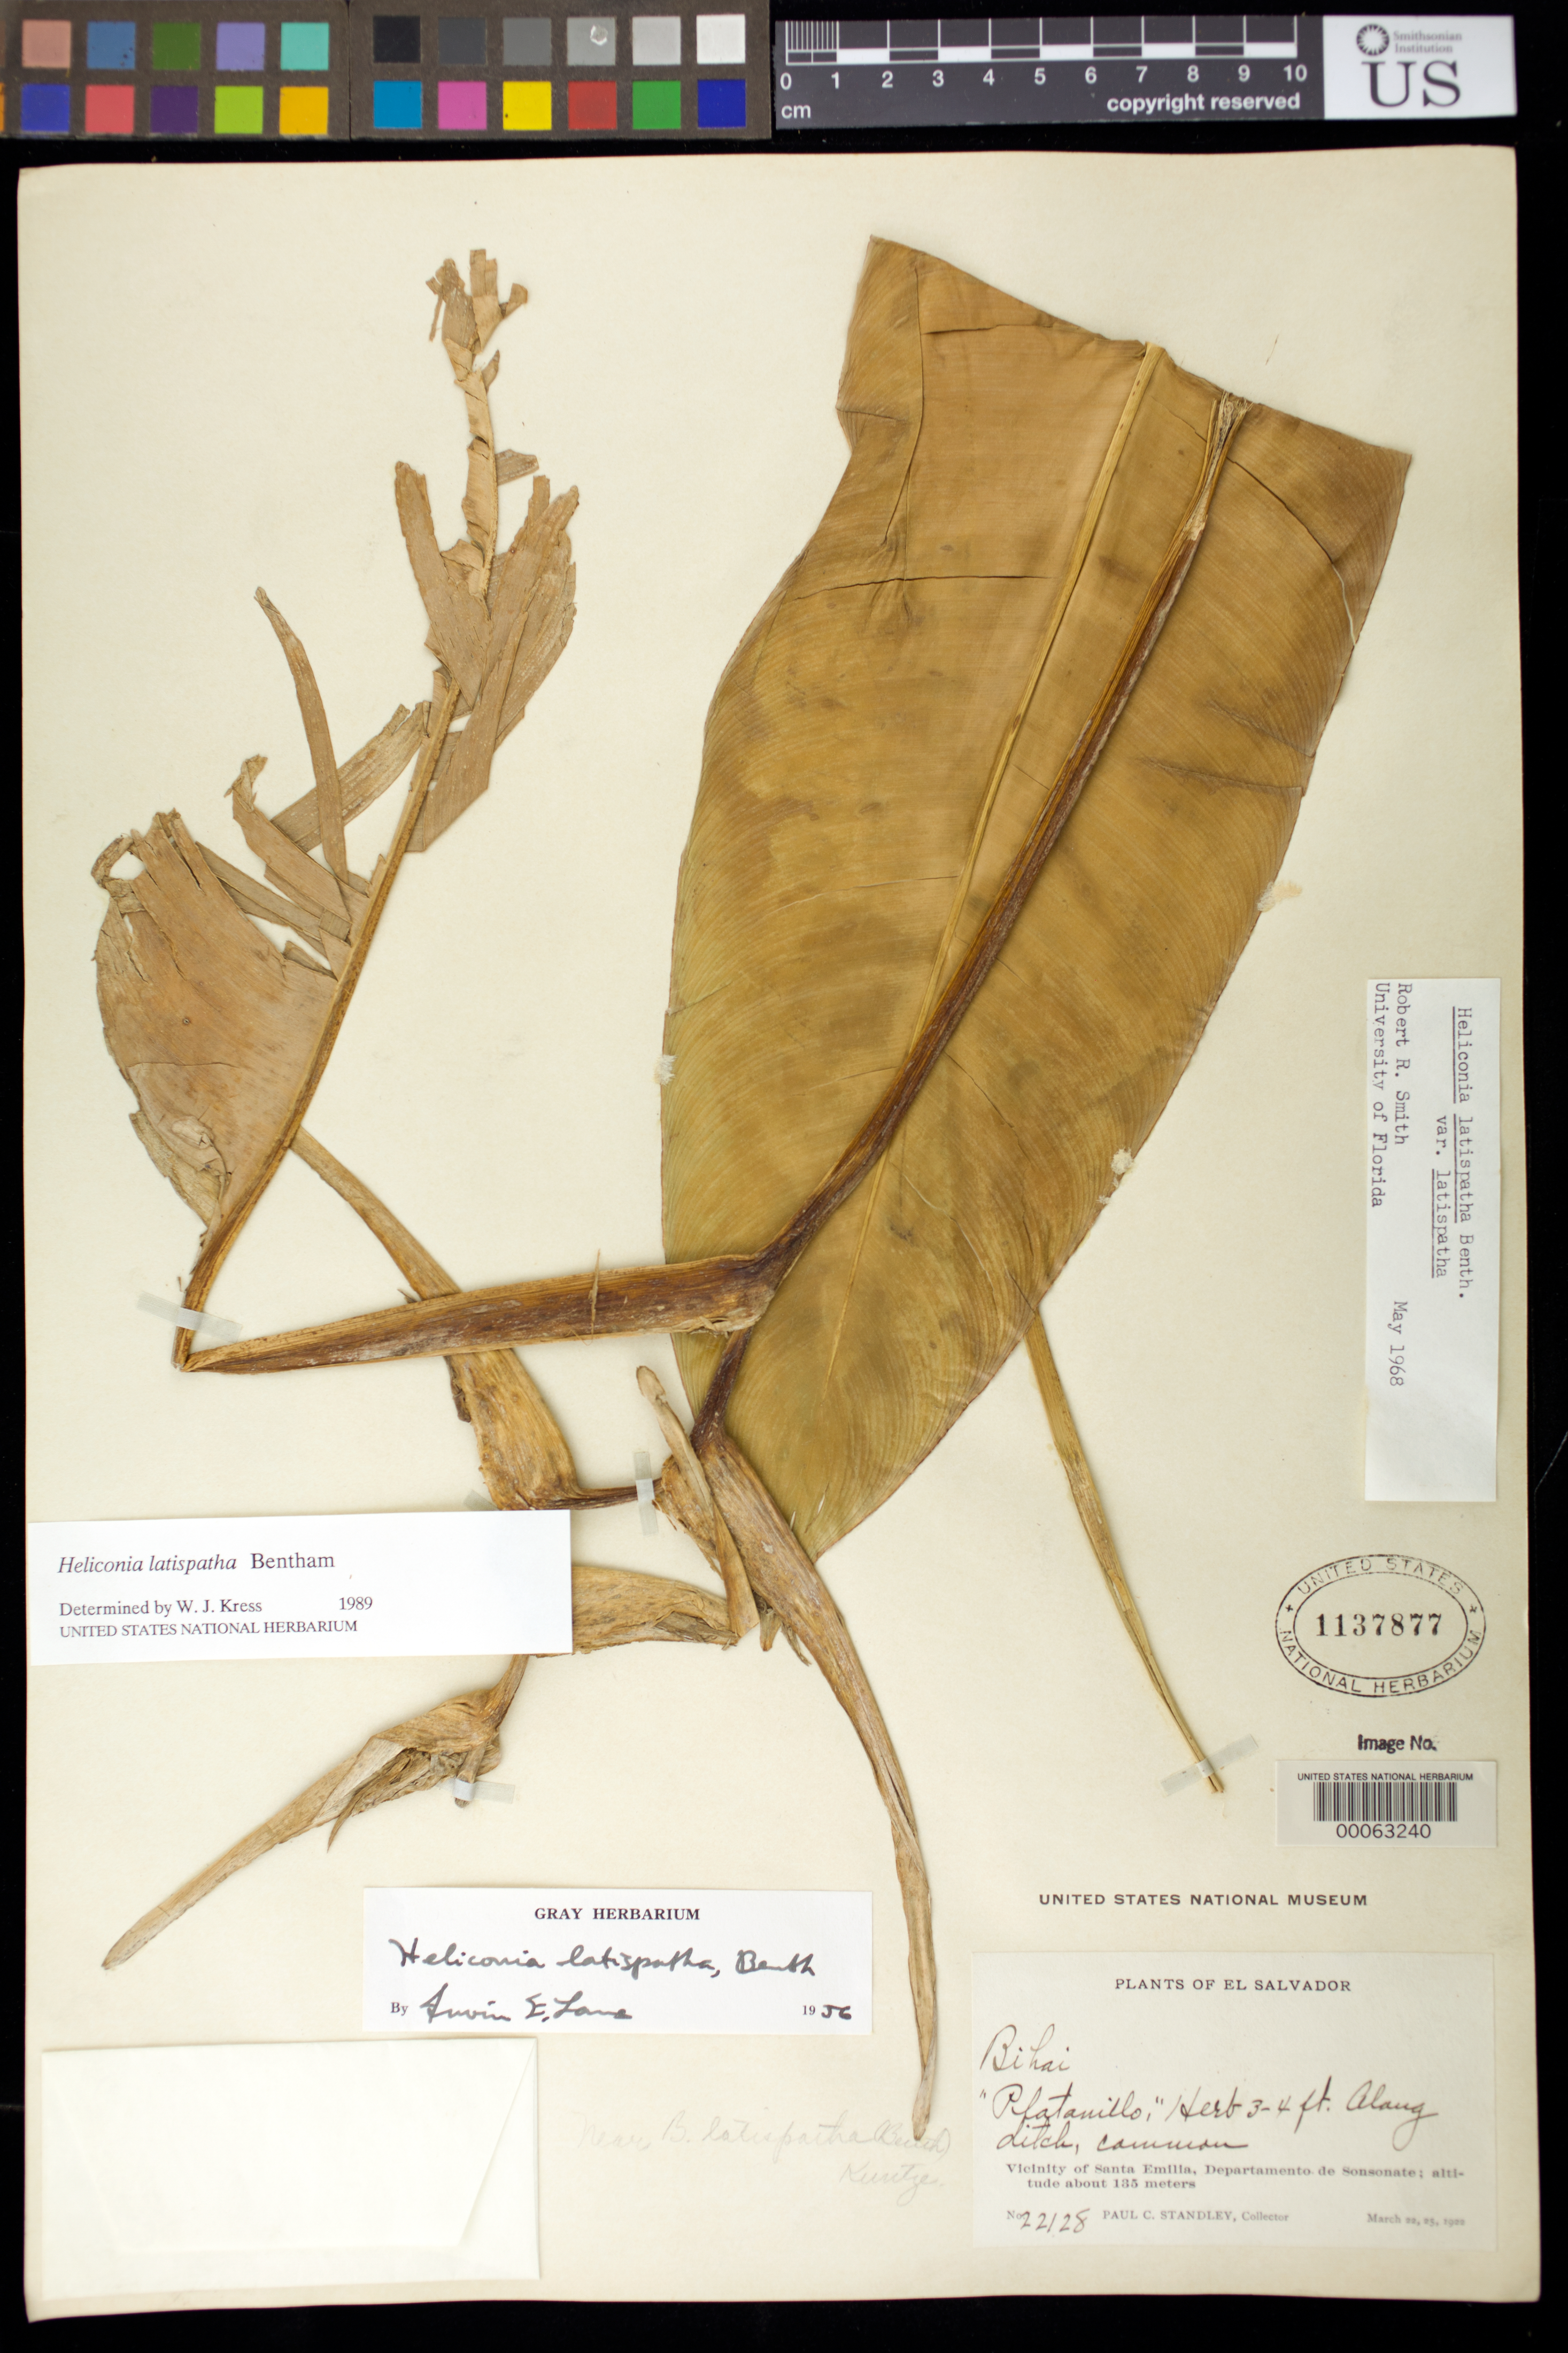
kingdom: Plantae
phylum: Tracheophyta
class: Liliopsida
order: Zingiberales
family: Heliconiaceae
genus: Heliconia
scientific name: Heliconia latispatha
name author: Benth.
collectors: P. C. Standley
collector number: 22128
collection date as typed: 22 Mar 1922 and 25 Mar 1922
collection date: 1922-03-22,1922-03-25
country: El Salvador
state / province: Sonsonate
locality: Vicinity of santa emilia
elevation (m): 135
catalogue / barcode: US 1137877